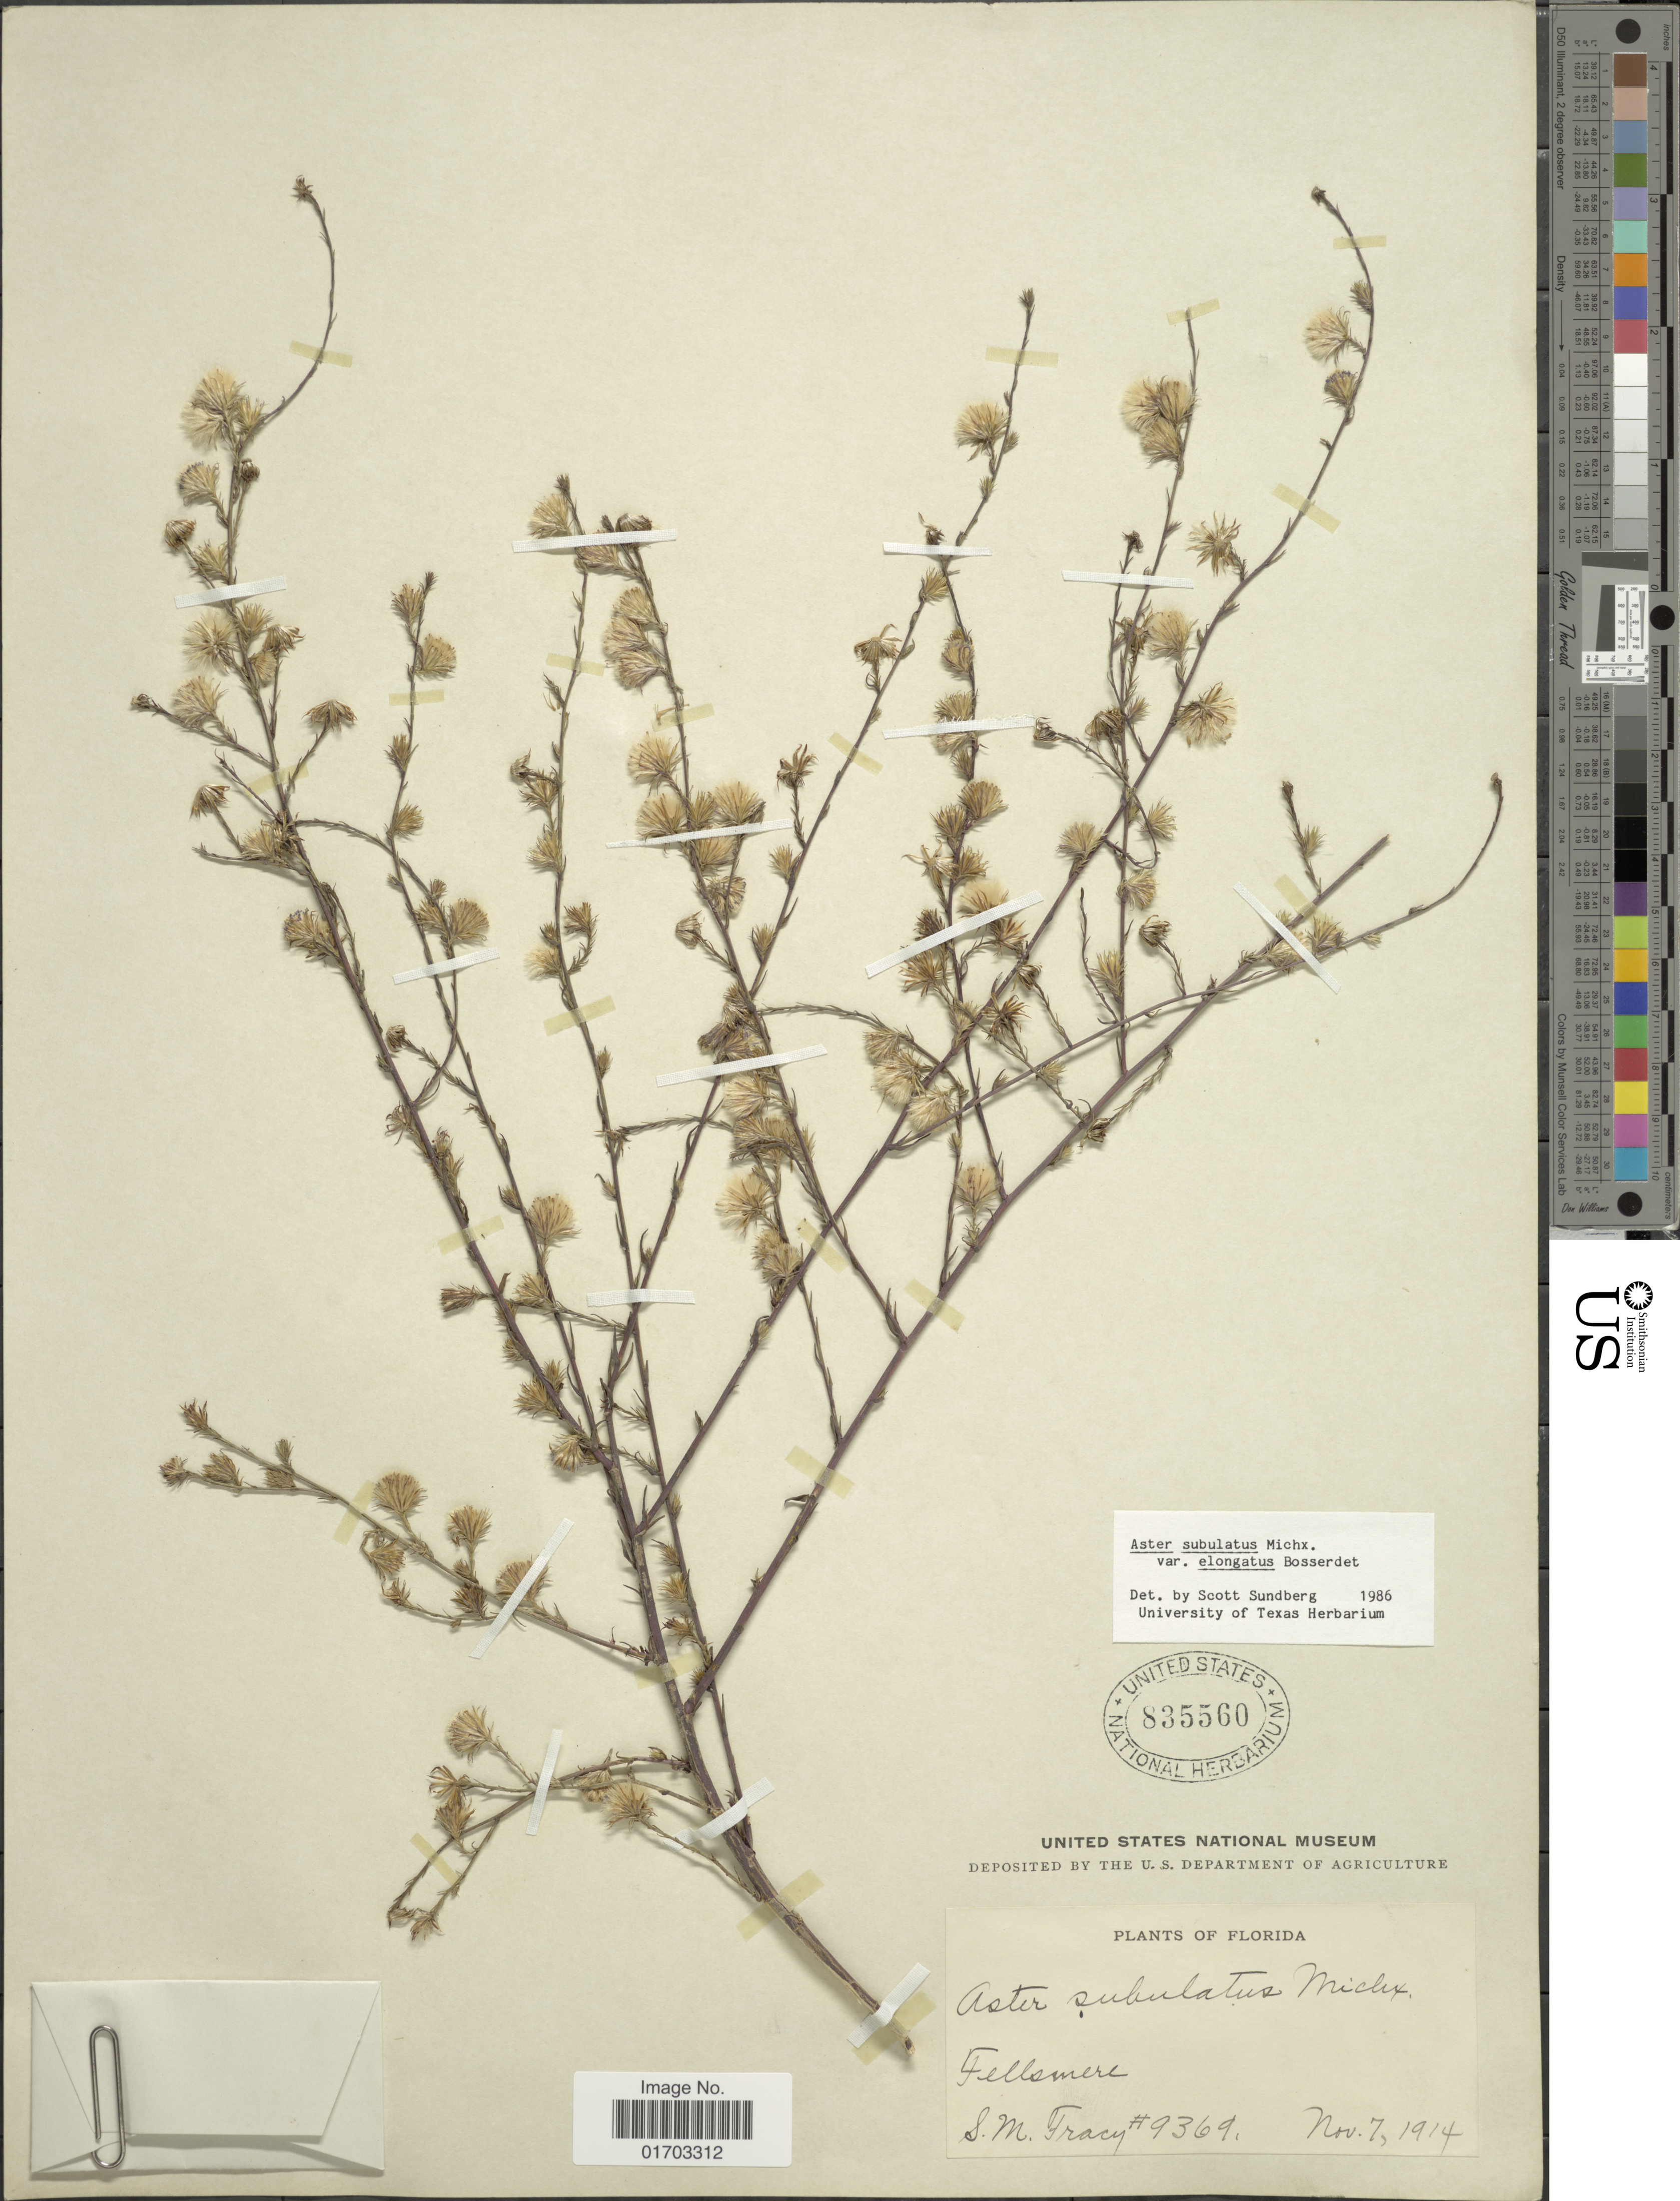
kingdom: Plantae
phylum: Tracheophyta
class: Magnoliopsida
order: Asterales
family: Asteraceae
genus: Symphyotrichum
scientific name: Symphyotrichum bahamense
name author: (Britton) G.L. Nesom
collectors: S. M. Tracy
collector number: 9369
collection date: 1914-11-07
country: United States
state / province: Florida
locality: Fellsmere.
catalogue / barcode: US 835560